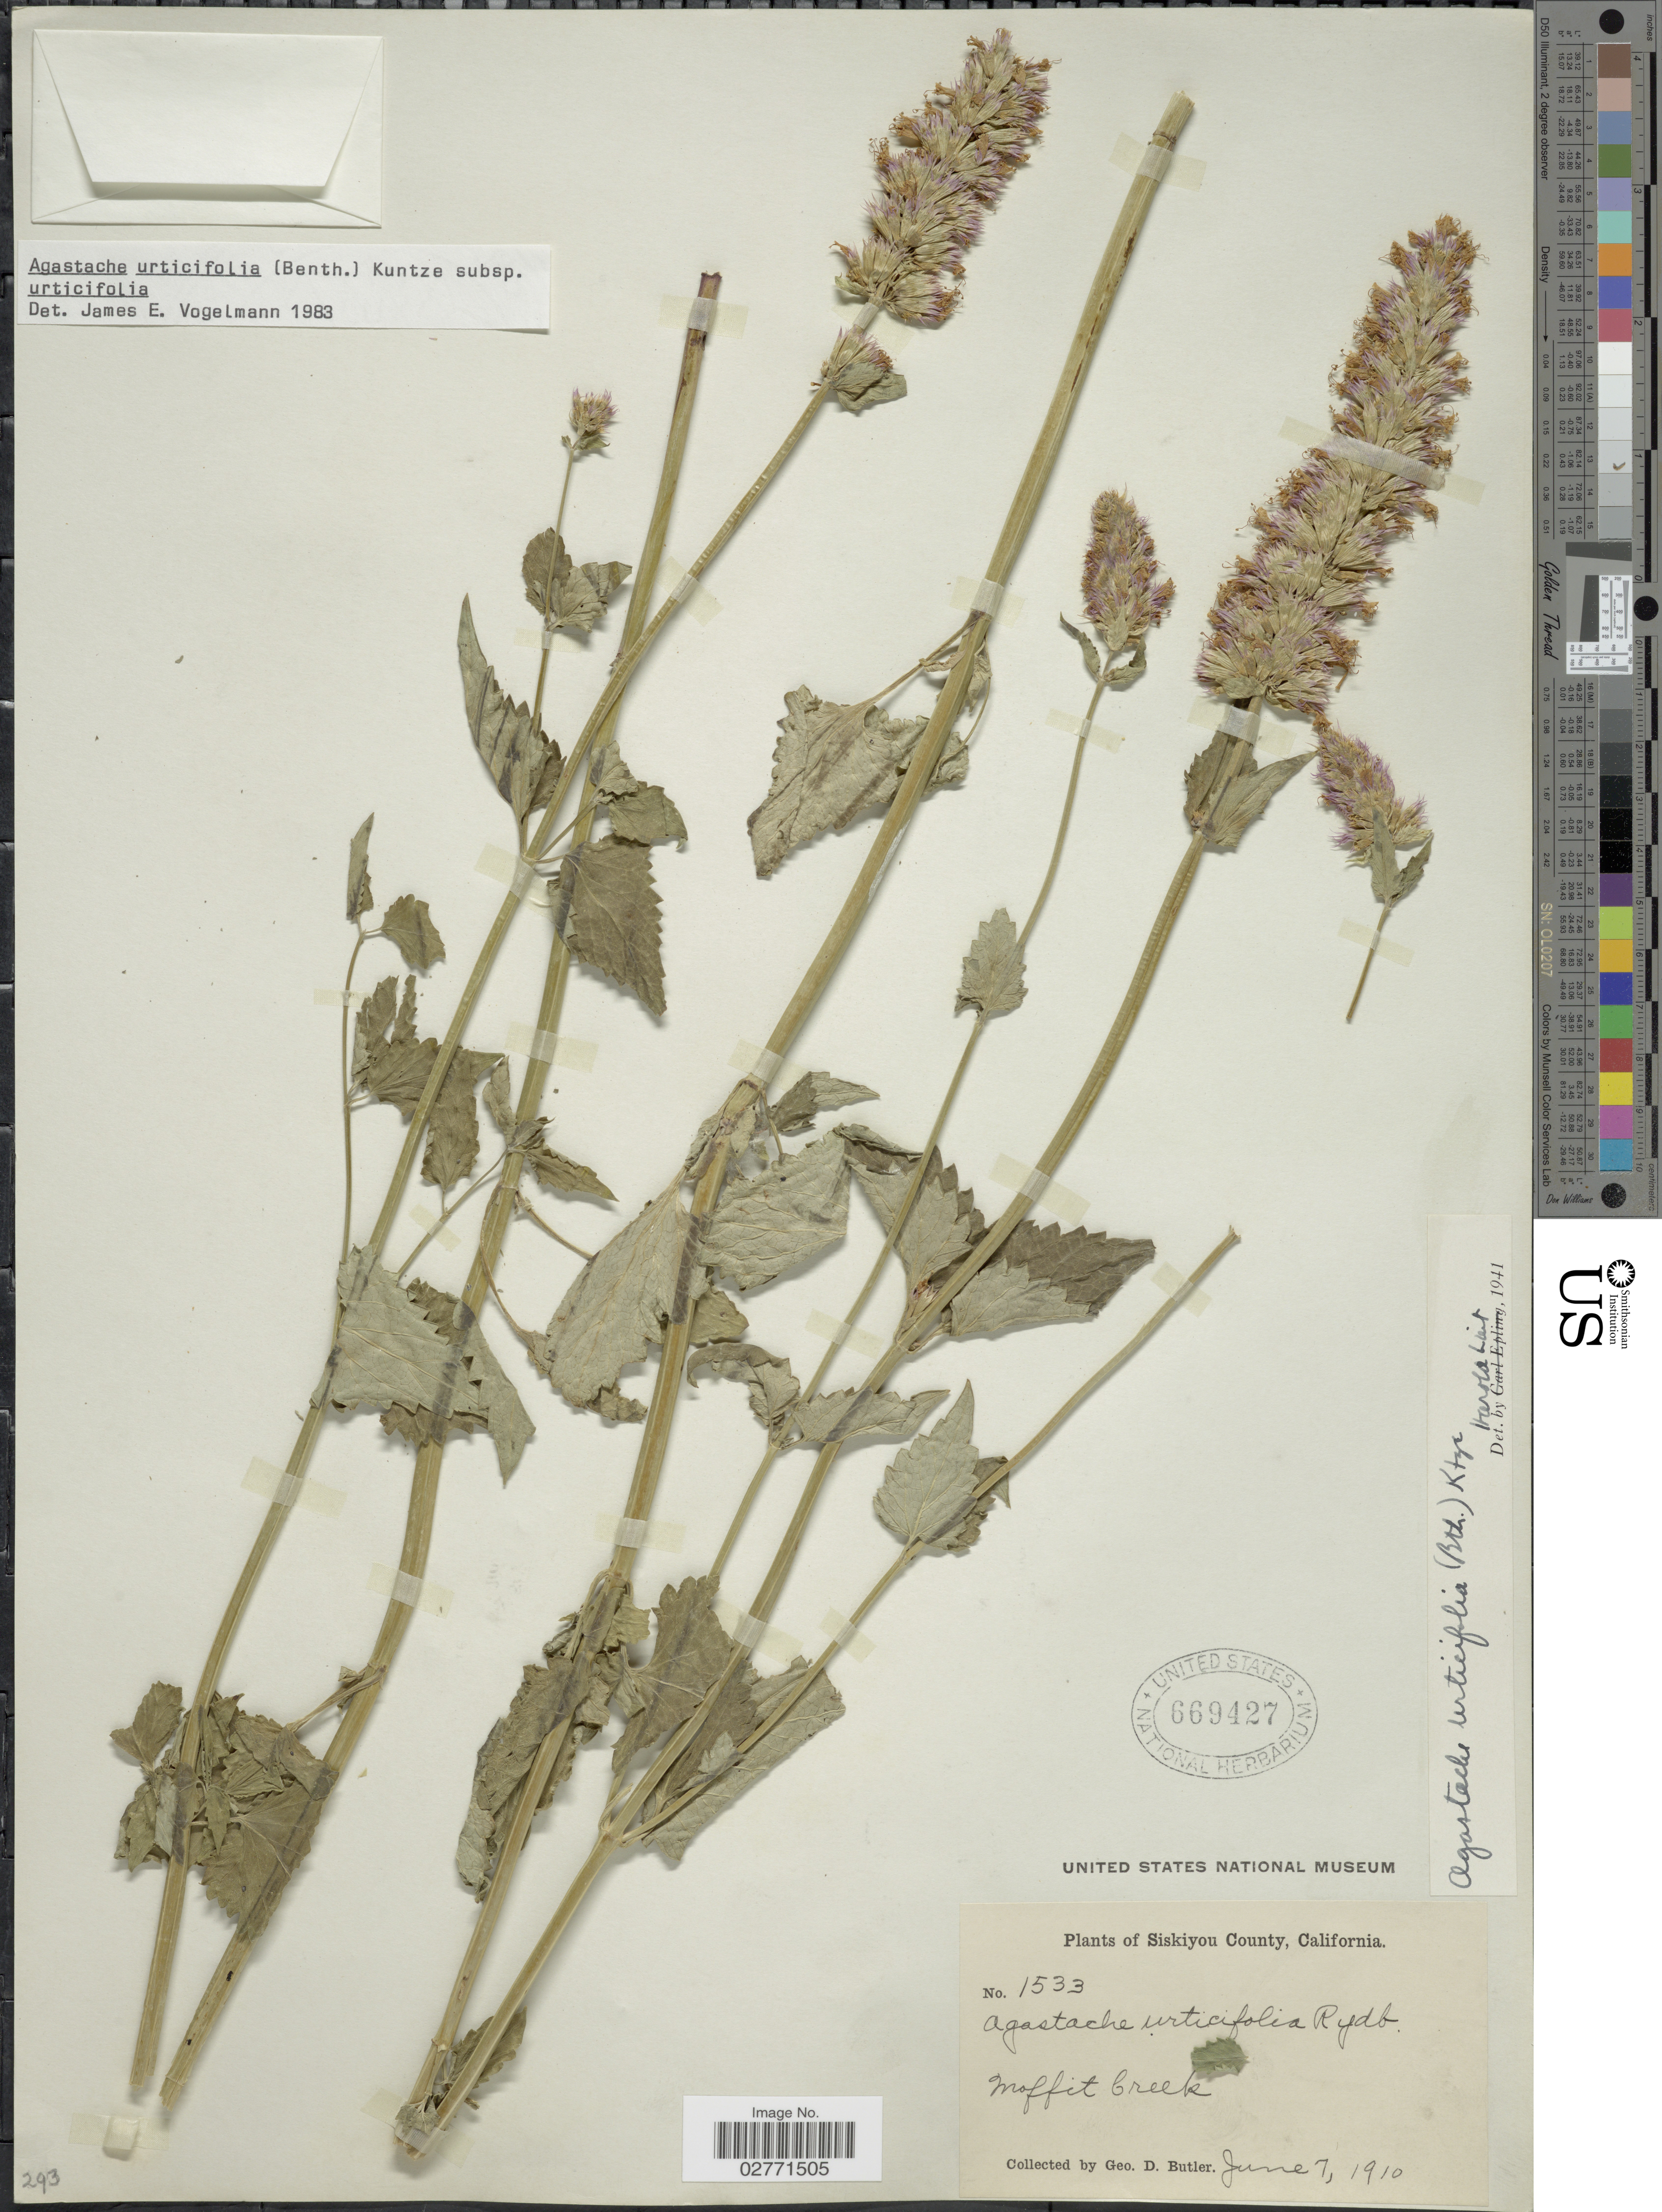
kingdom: Plantae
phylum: Tracheophyta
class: Magnoliopsida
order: Lamiales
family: Lamiaceae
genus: Agastache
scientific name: Agastache urticifolia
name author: (Benth.) Kuntze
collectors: G. D. Butler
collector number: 1533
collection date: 1910-06-07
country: United States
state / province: California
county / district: Siskiyou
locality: Siskiyou County, Moffit Creek.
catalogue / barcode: US 669427